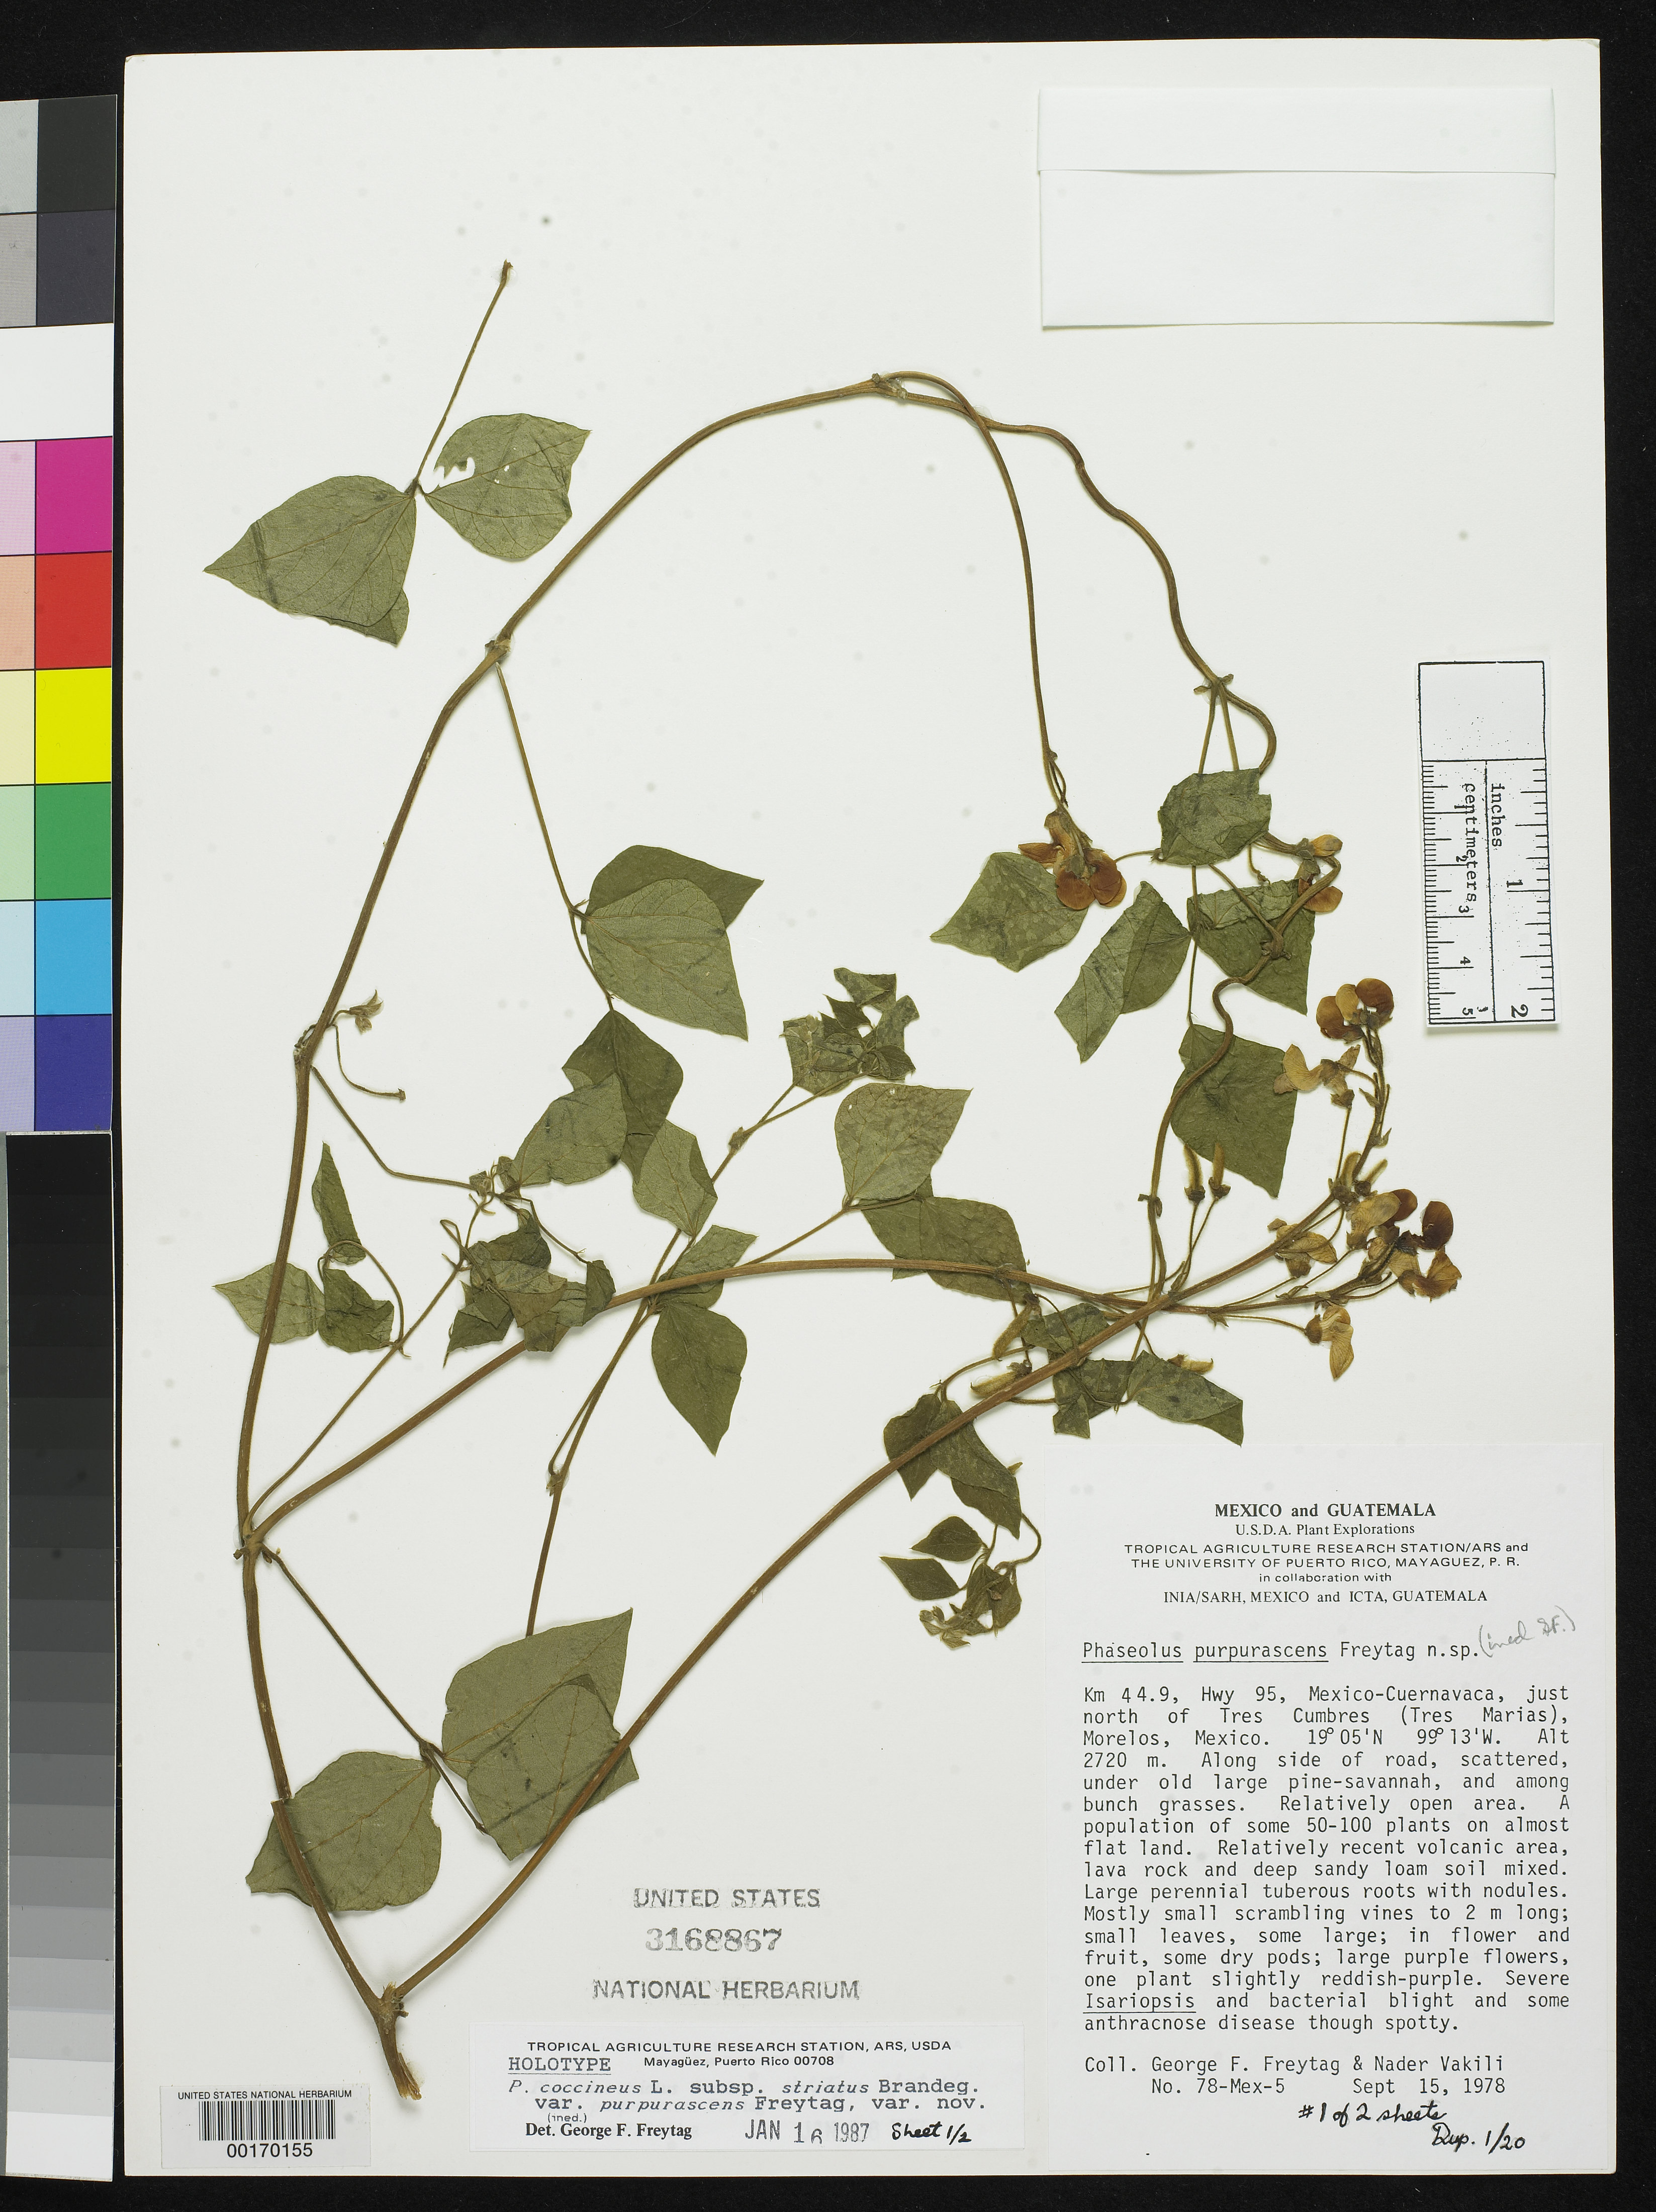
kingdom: Plantae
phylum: Tracheophyta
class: Magnoliopsida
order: Fabales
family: Fabaceae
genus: Phaseolus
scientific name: Phaseolus coccineus var. purpurascens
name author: Freytag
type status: Holotype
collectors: G. F. Freytag & N. Vakili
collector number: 78-Mex-5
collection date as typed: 15 Sep 1978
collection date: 1978-09-15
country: Mexico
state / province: Morelos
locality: Km 44.9, Hwy 95, Mexico-Cuernavaca, just north of Tres Cumbres (Tres Marias), Morelos, Mexico.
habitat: Along side of road, scattered, under old large pine-savannah, and among bunch grasses. Relatively open area.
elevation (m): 2720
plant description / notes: Full taxon name: Phaseolus coccineus subsp. striatus var. purpurascens.; Holotype mounted on 2 sheets.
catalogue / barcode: US 3168867